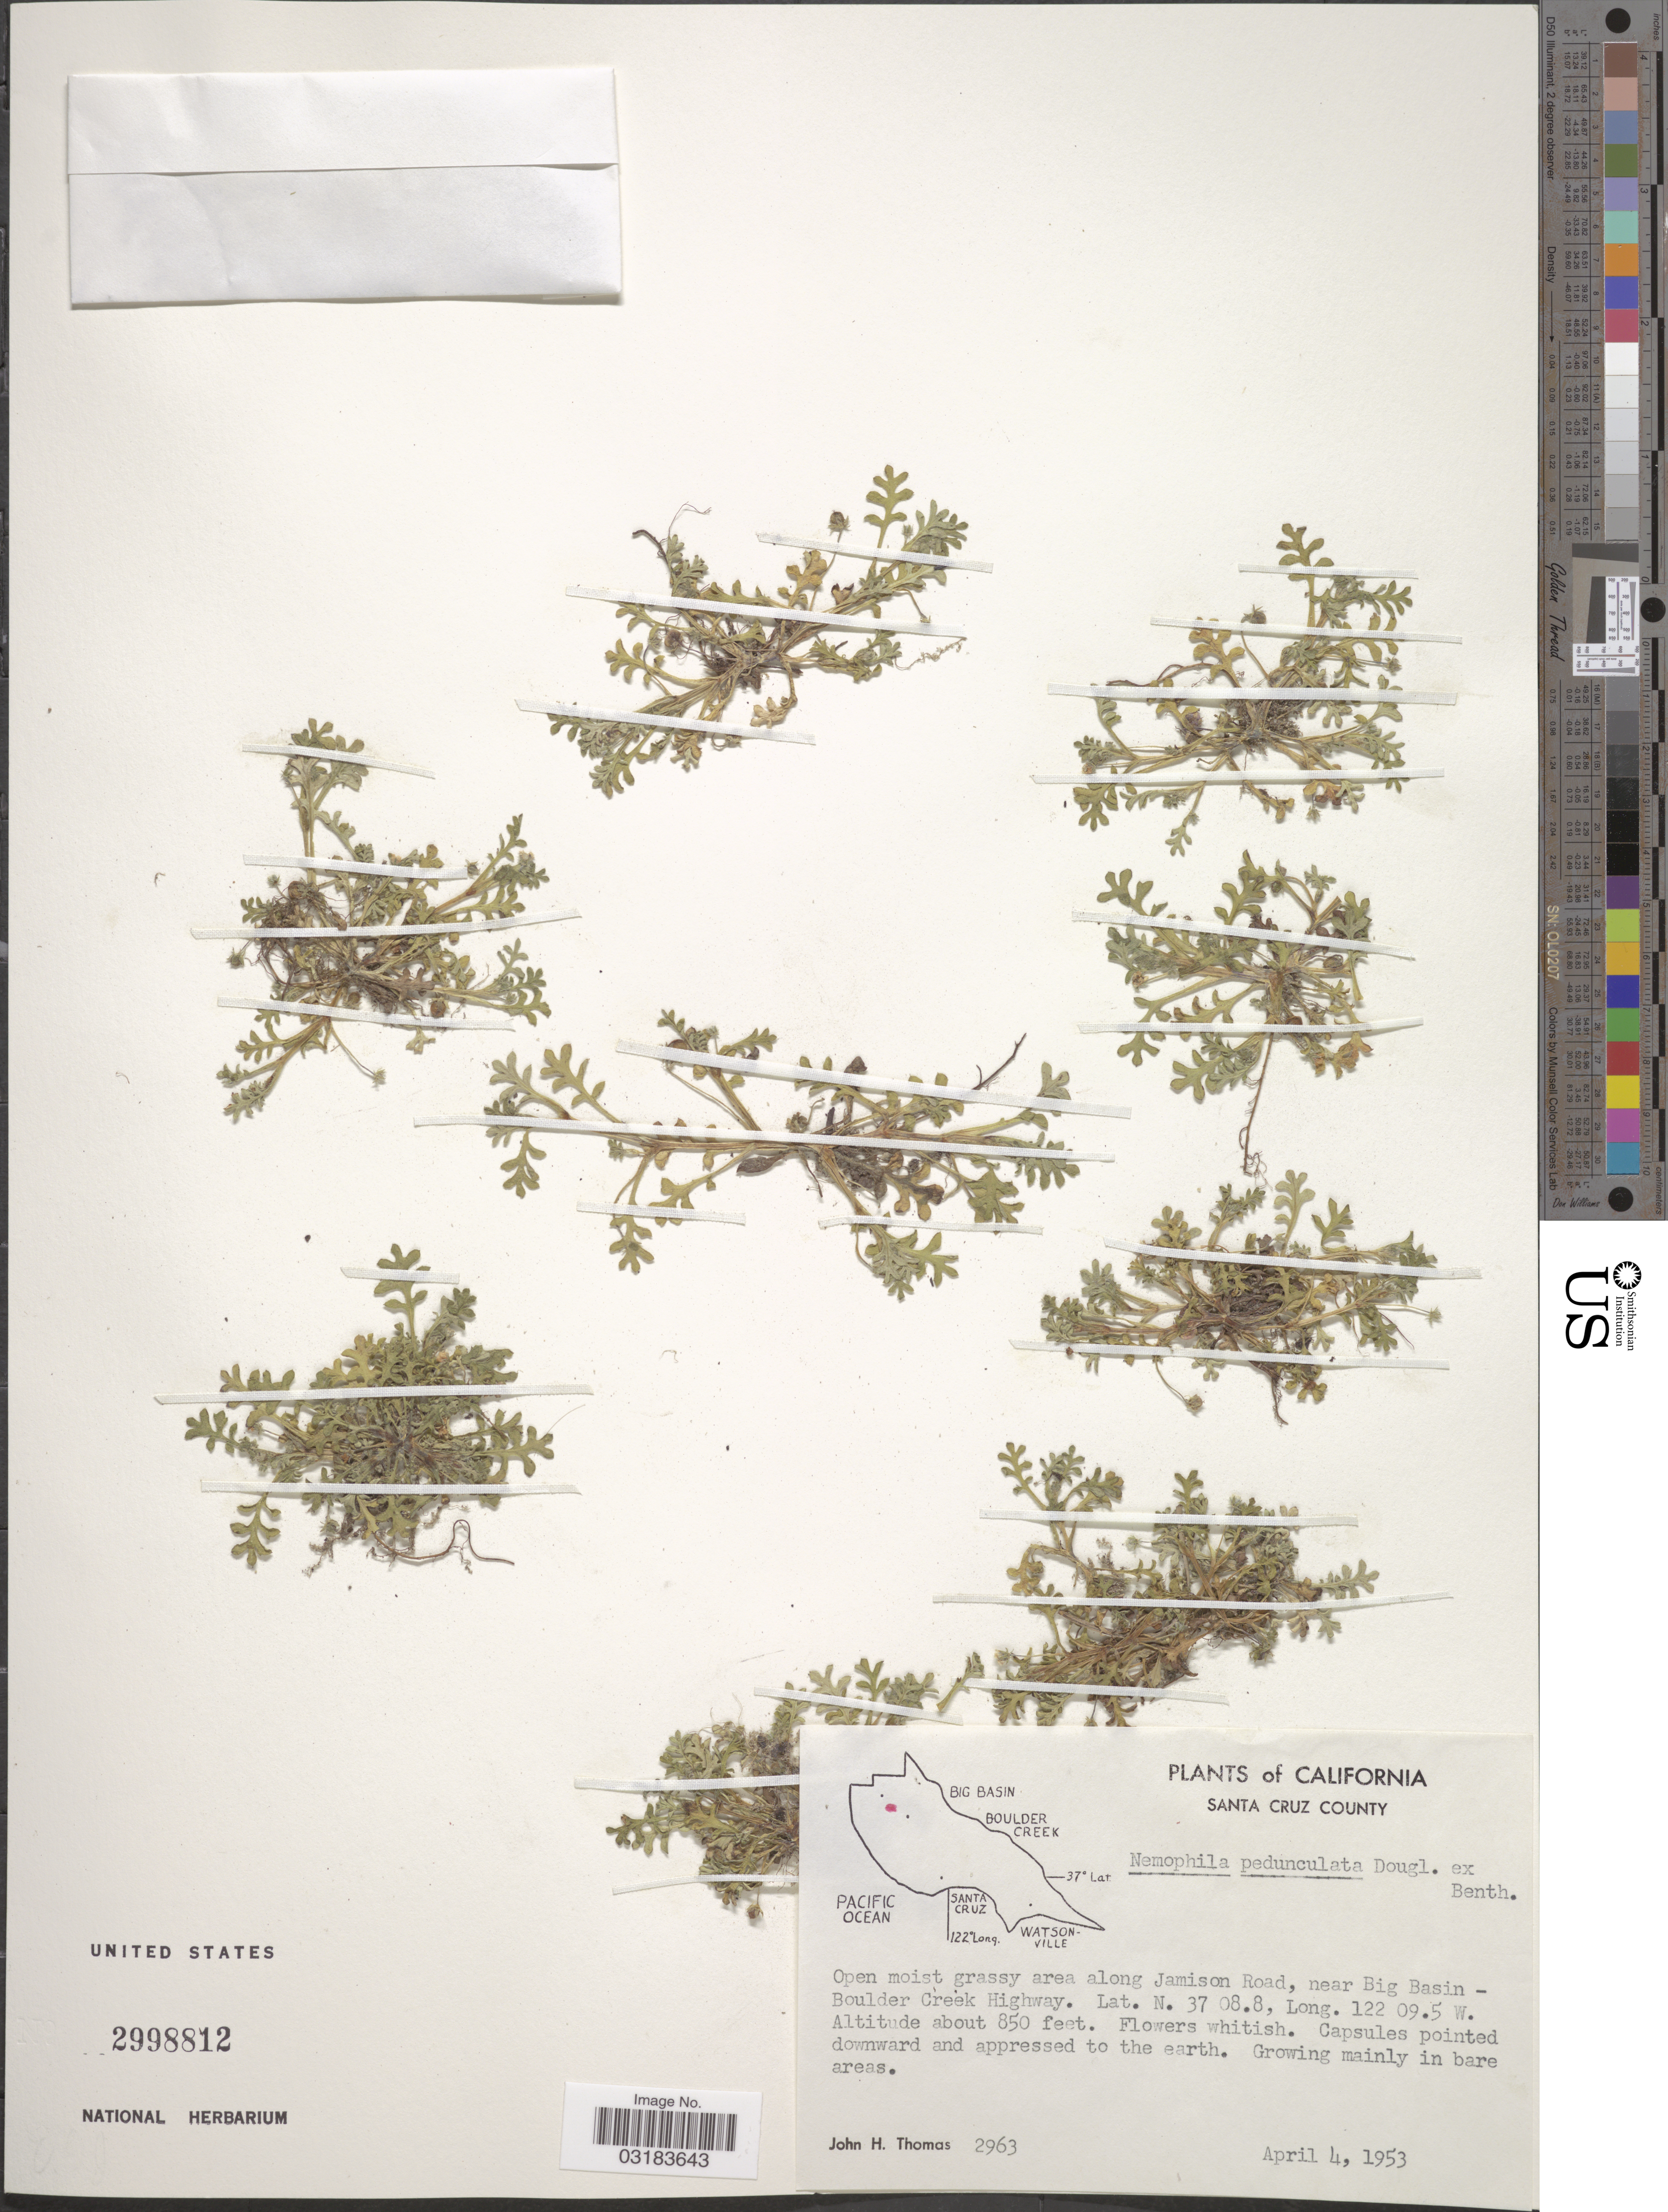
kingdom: Plantae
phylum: Tracheophyta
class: Magnoliopsida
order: Boraginales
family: Hydrophyllaceae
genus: Nemophila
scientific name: Nemophila pedunculata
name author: Douglas ex Benth.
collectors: J. H. Thomas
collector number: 2963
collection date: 1953-04-04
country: United States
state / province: California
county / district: Santa Cruz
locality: Santa Cruz County. Open moist grassy area along Jamison Road, near Big Basin - Boulder Creek Highway.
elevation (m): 259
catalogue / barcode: US 2998812